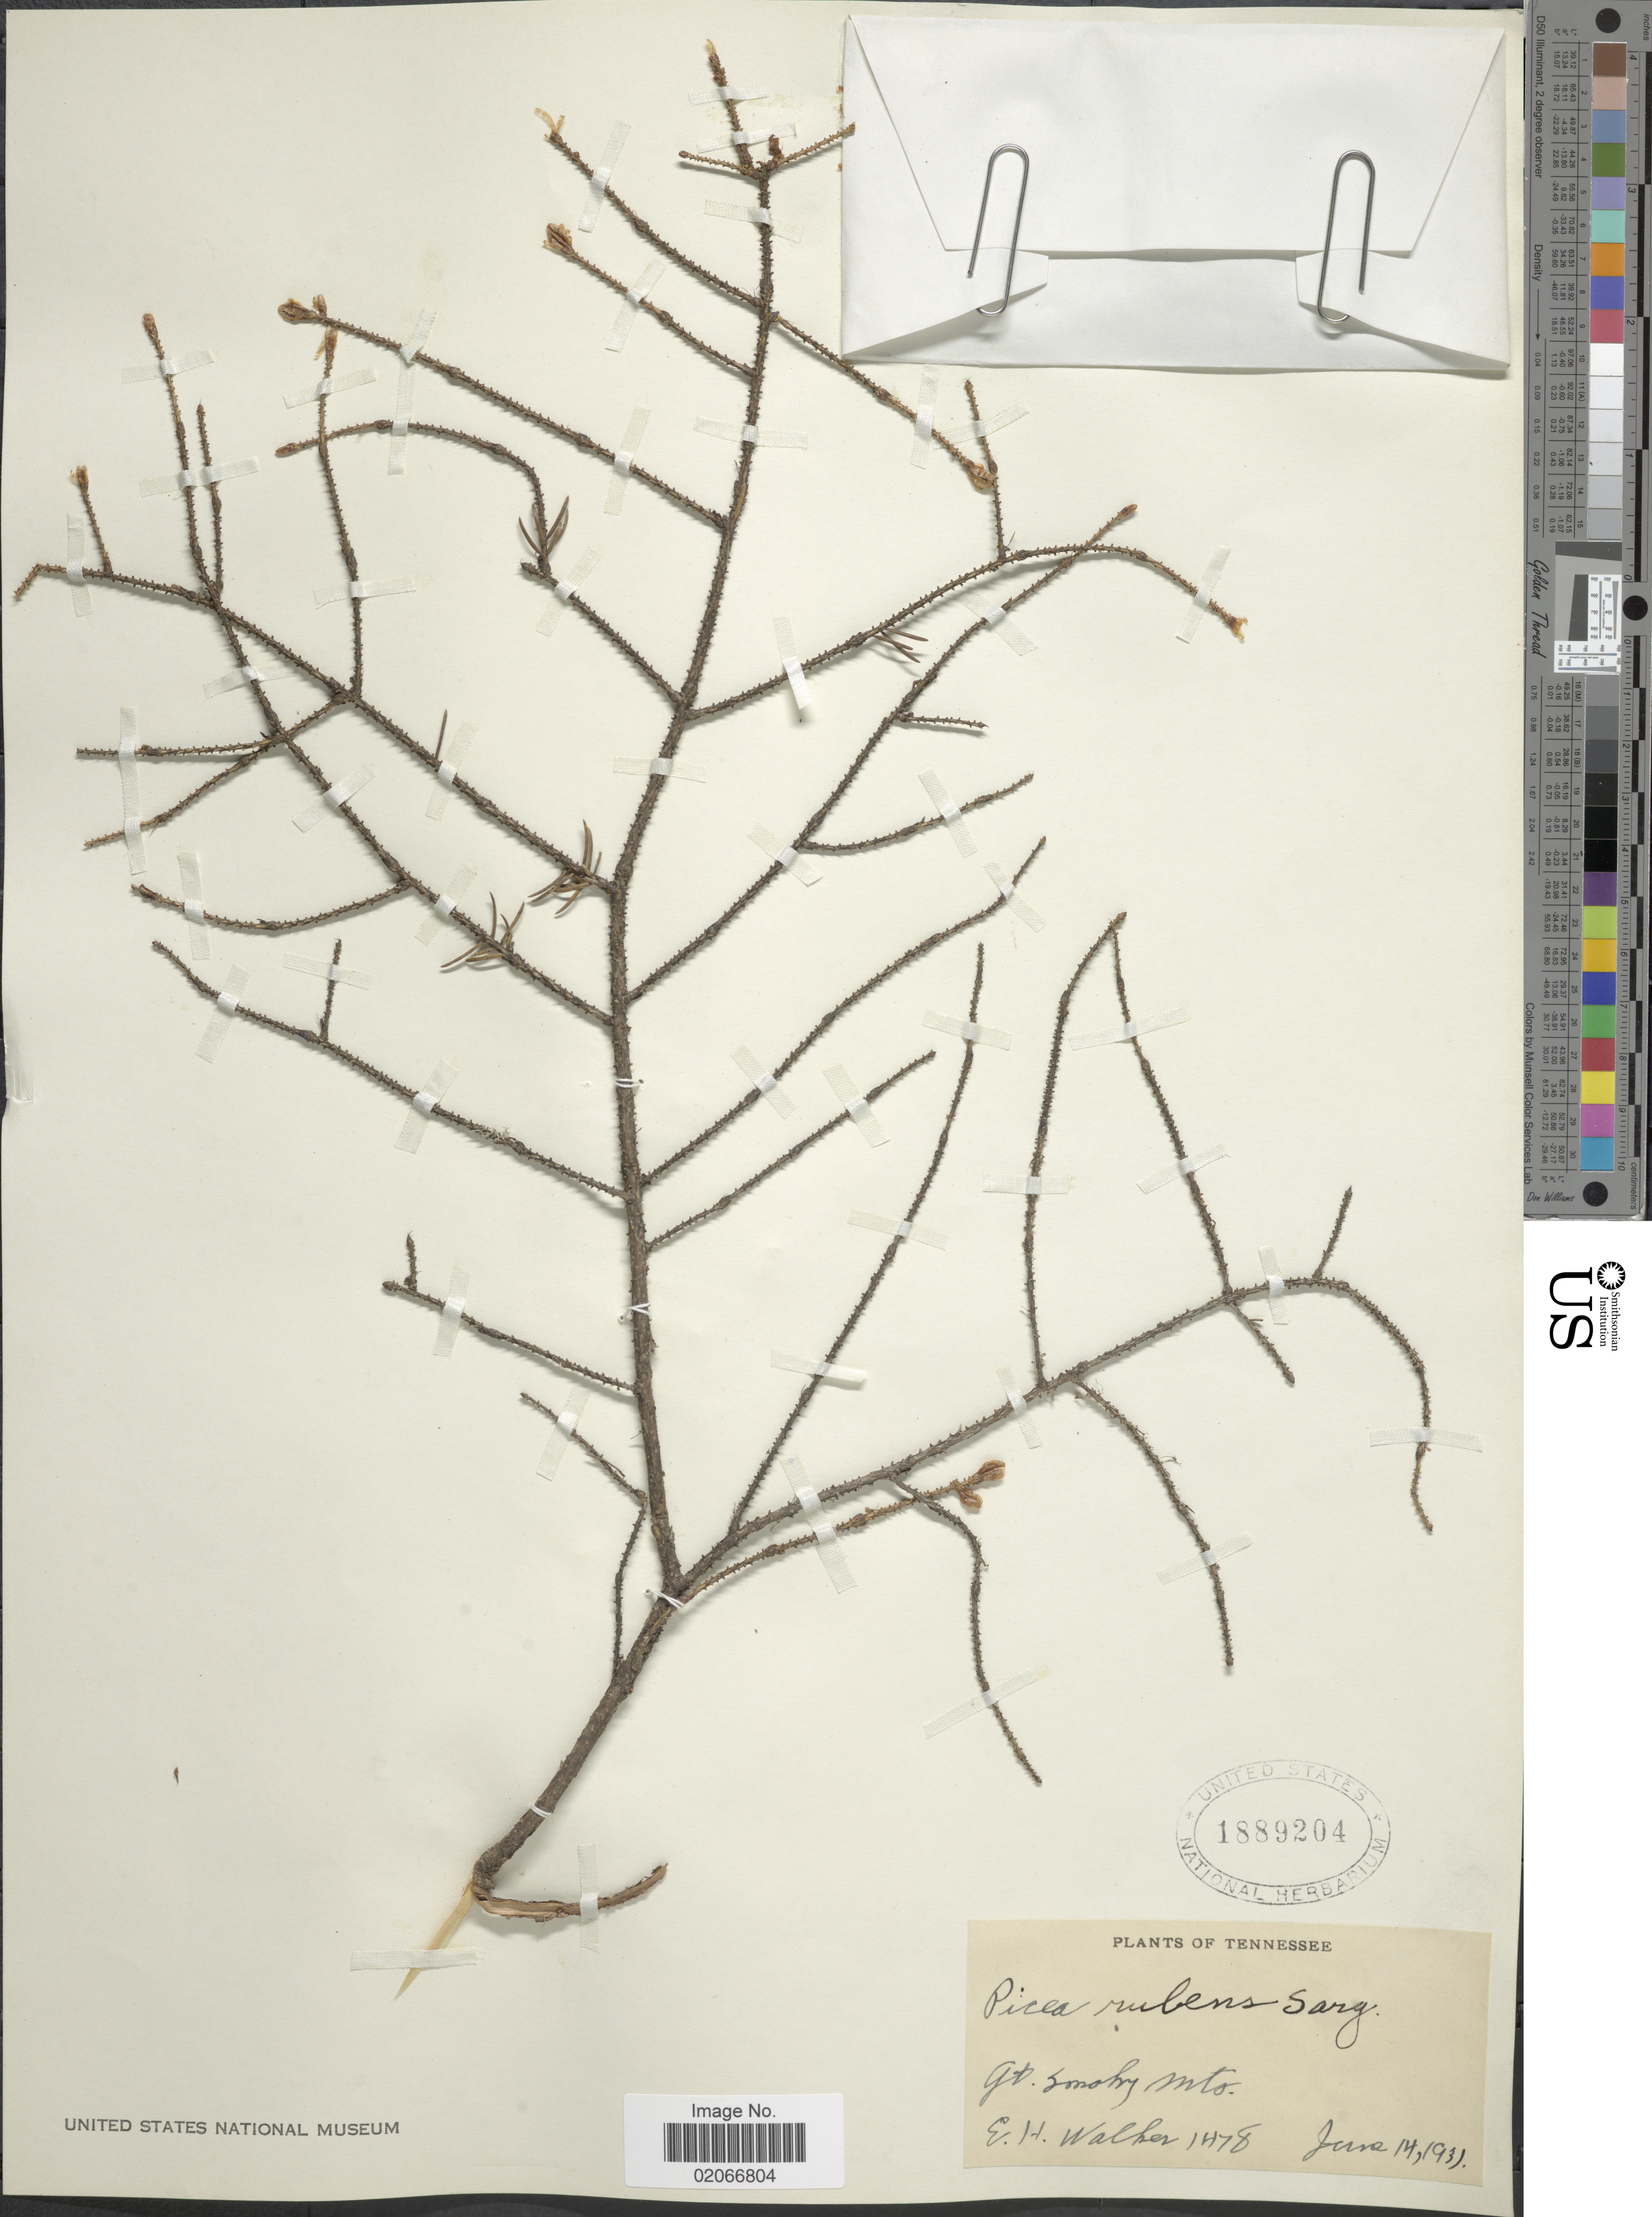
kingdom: Plantae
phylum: Tracheophyta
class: Pinopsida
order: Pinales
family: Pinaceae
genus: Picea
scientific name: Picea rubens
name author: Sarg.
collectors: E. H. Walker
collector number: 1478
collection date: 1931-06-14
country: United States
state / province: Tennessee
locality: Gt. Smoky Mts.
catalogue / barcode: US 1889204